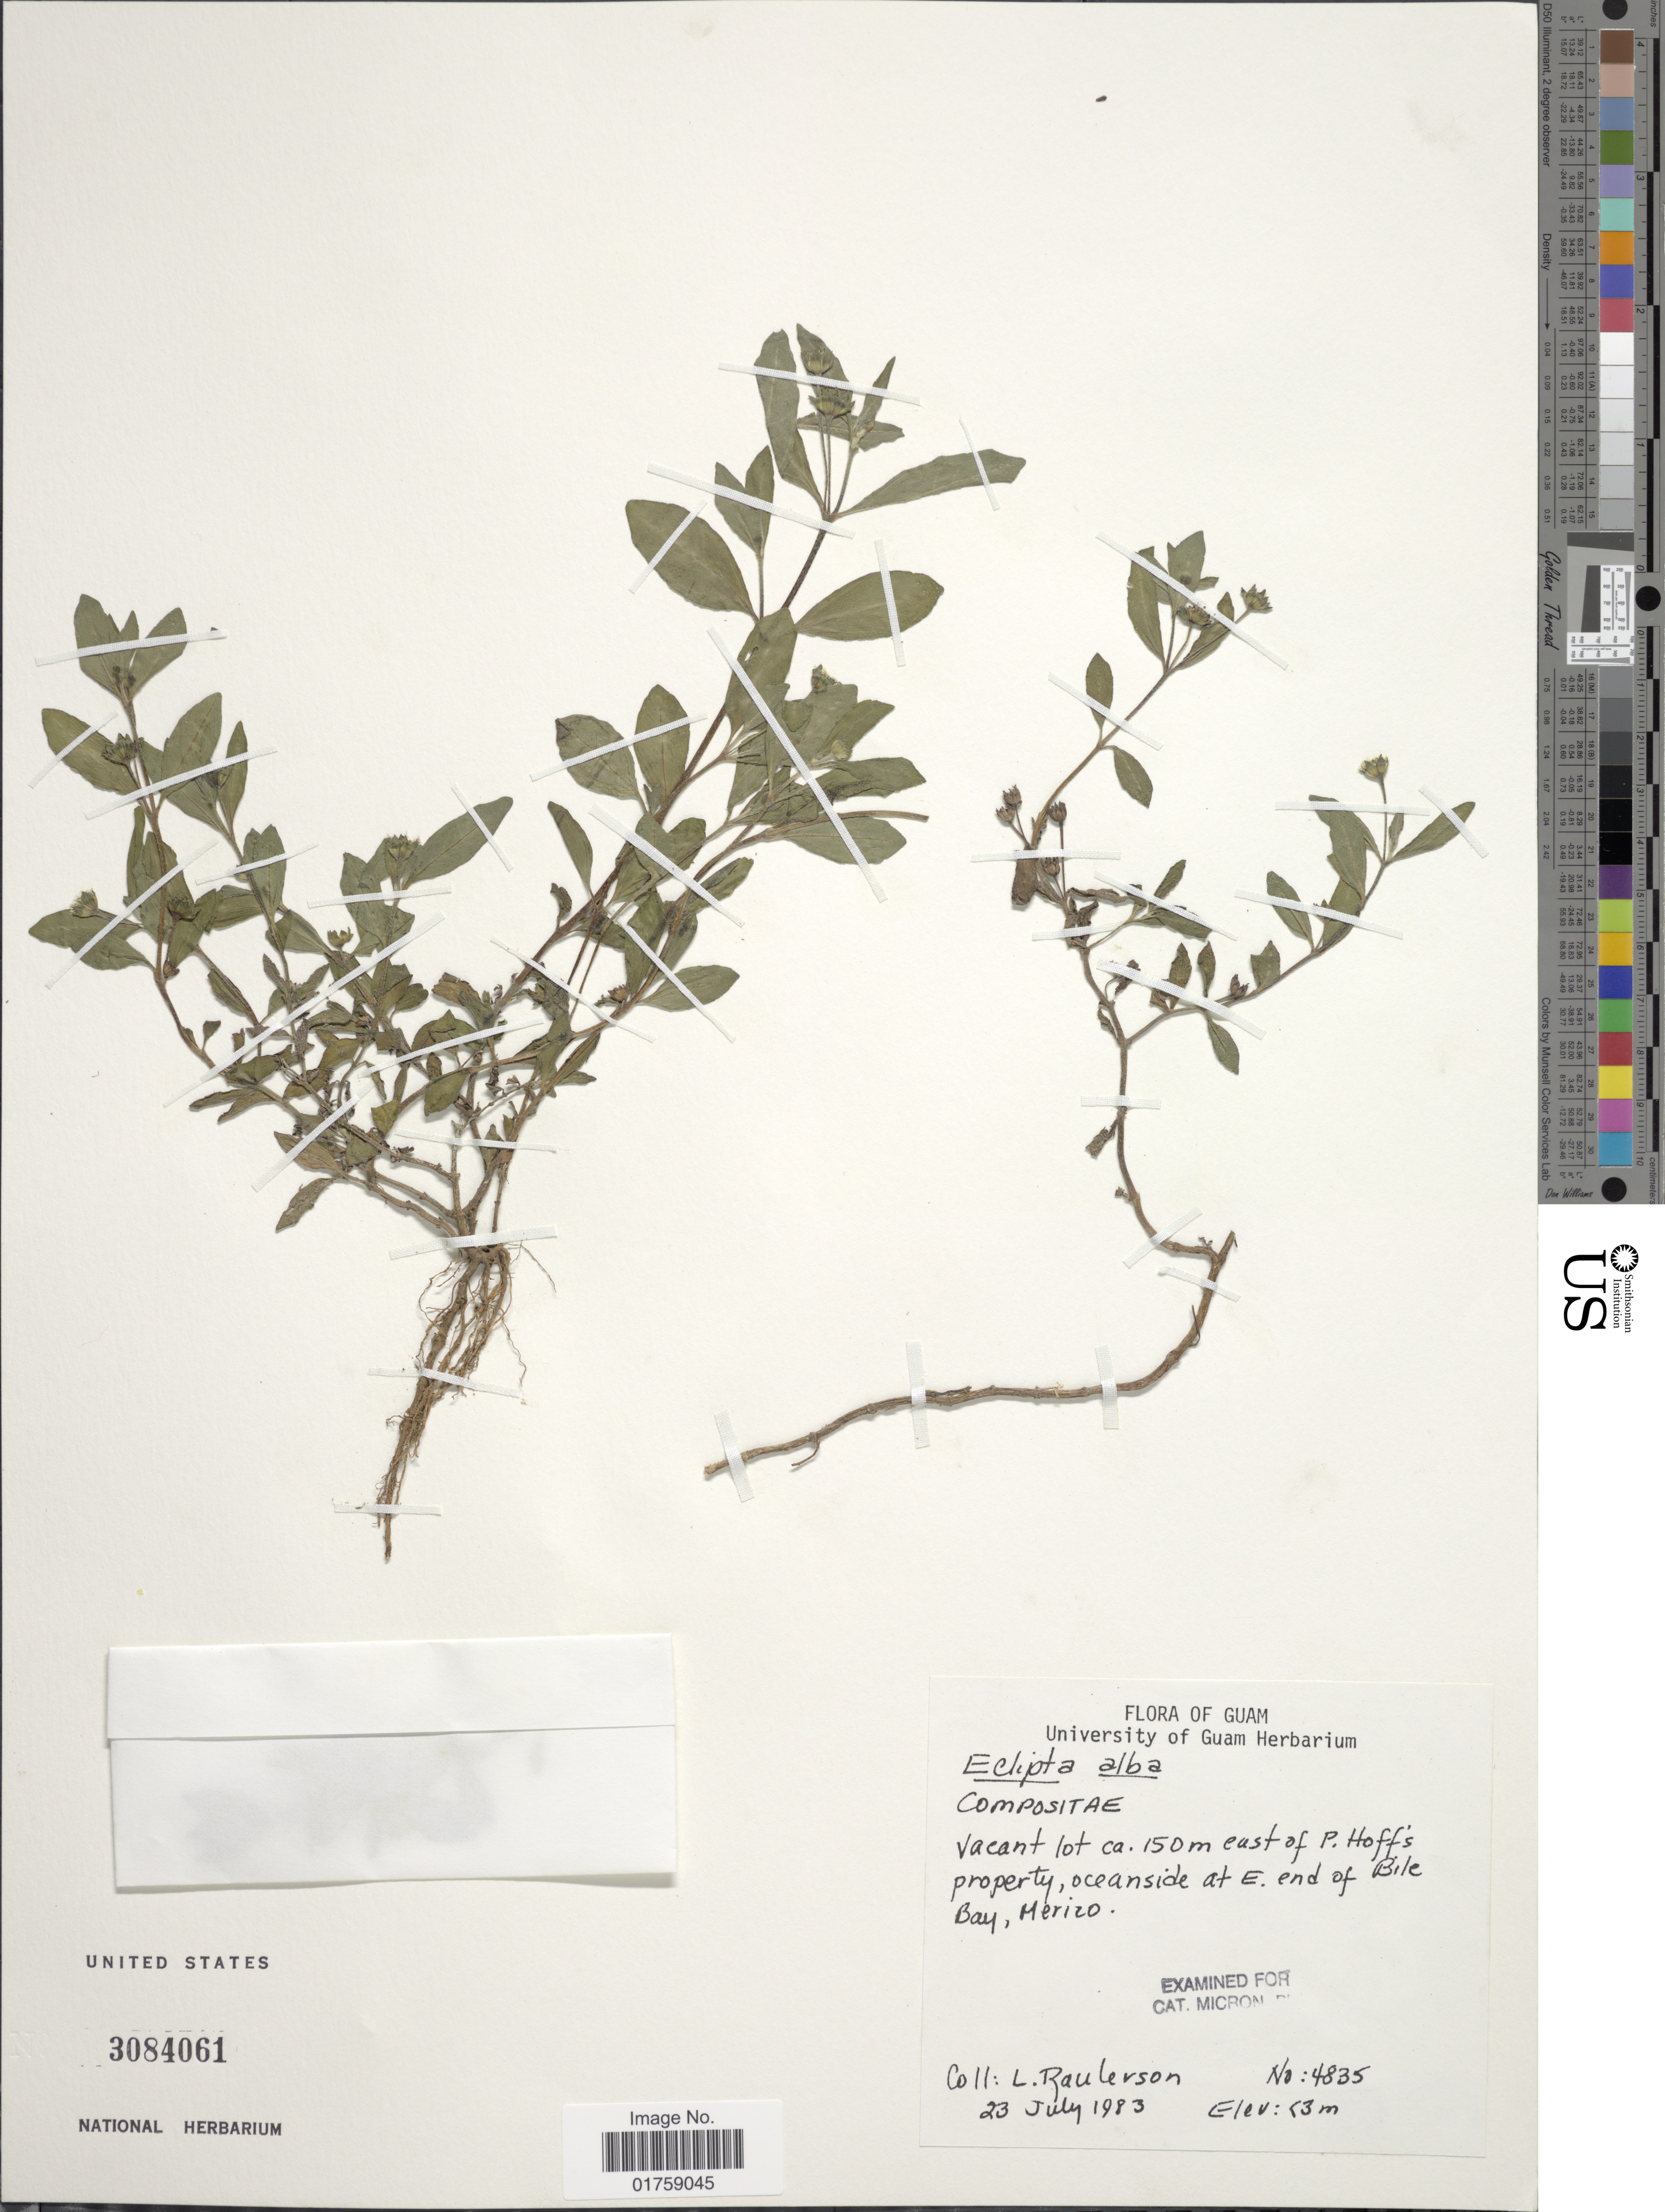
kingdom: Plantae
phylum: Tracheophyta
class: Magnoliopsida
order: Asterales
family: Asteraceae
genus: Eclipta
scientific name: Eclipta prostrata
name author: (L.) L.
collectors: L. Raulerson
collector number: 4835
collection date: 1983-07-23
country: Guam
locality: Vacant lot ca. 150 m east of P. Hoff's property, oceanside at E. end of Bile Bay, Merizo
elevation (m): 3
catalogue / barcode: US 3084061